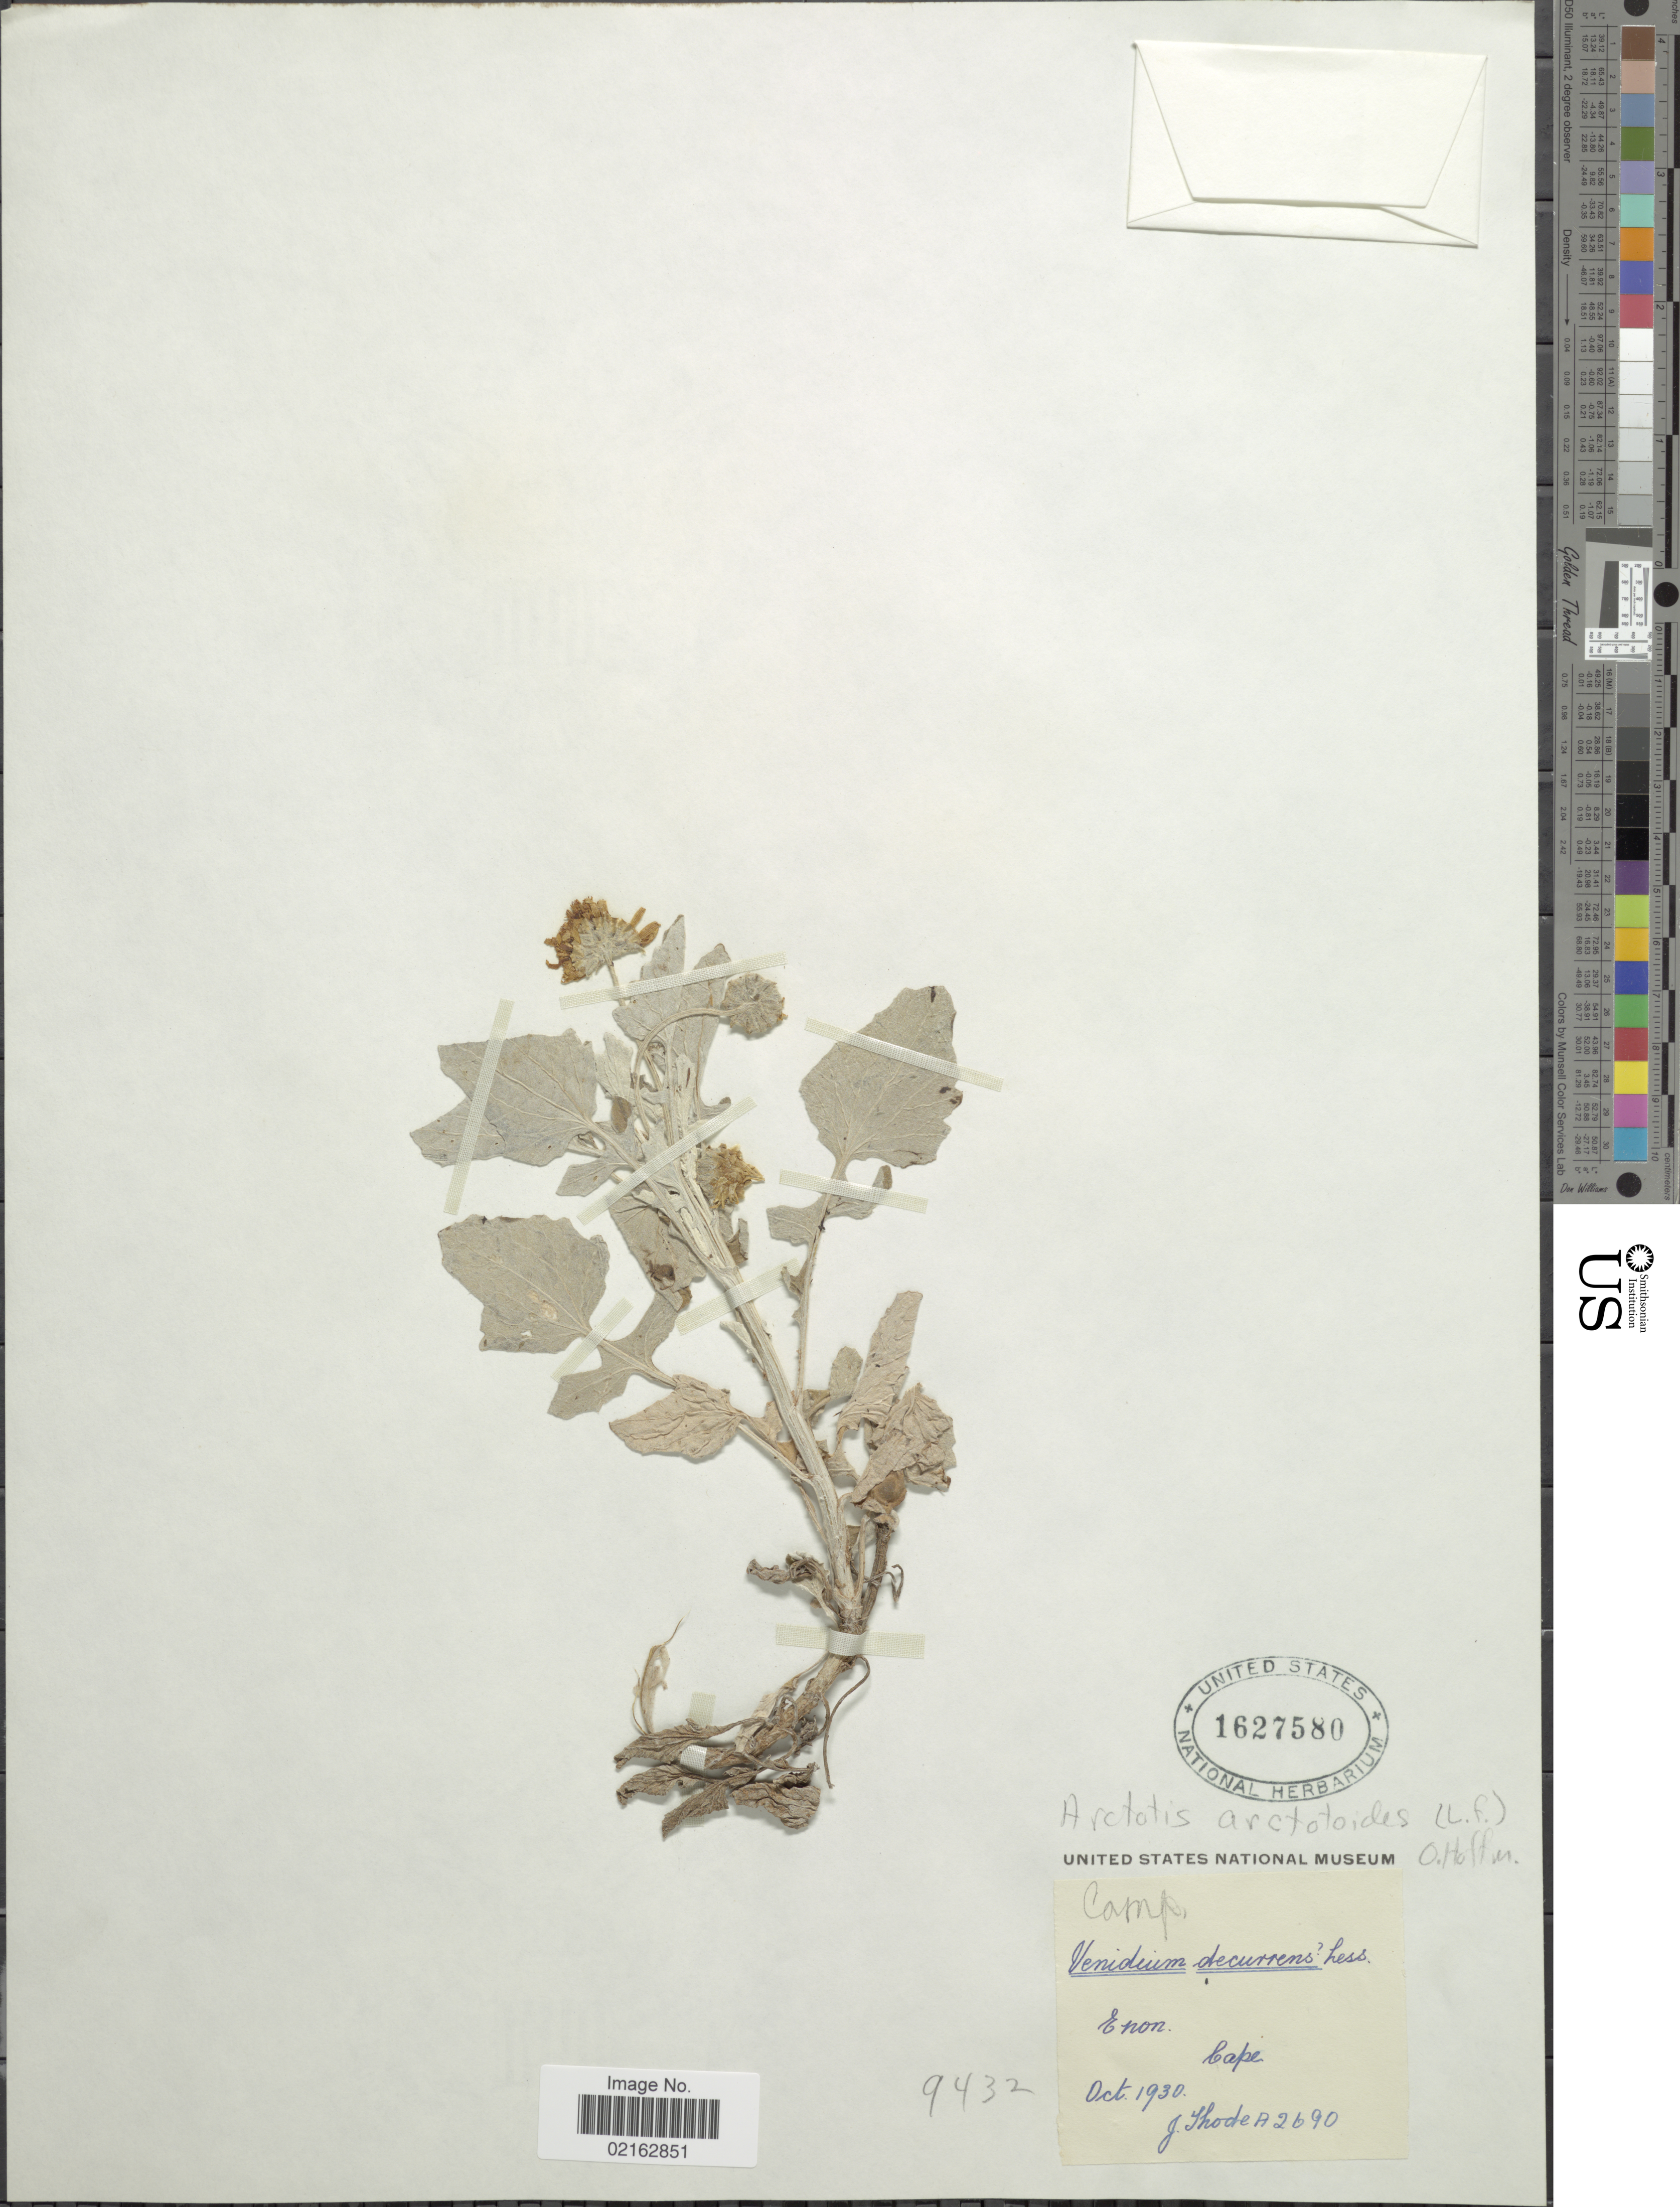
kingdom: Plantae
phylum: Tracheophyta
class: Magnoliopsida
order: Asterales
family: Asteraceae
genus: Arctotis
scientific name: Arctotis arctotoides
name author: (L. f.) O. Hoffm.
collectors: J. Thode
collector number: A2690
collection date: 1930-10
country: South Africa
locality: Enon, Cape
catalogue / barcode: US 1627580